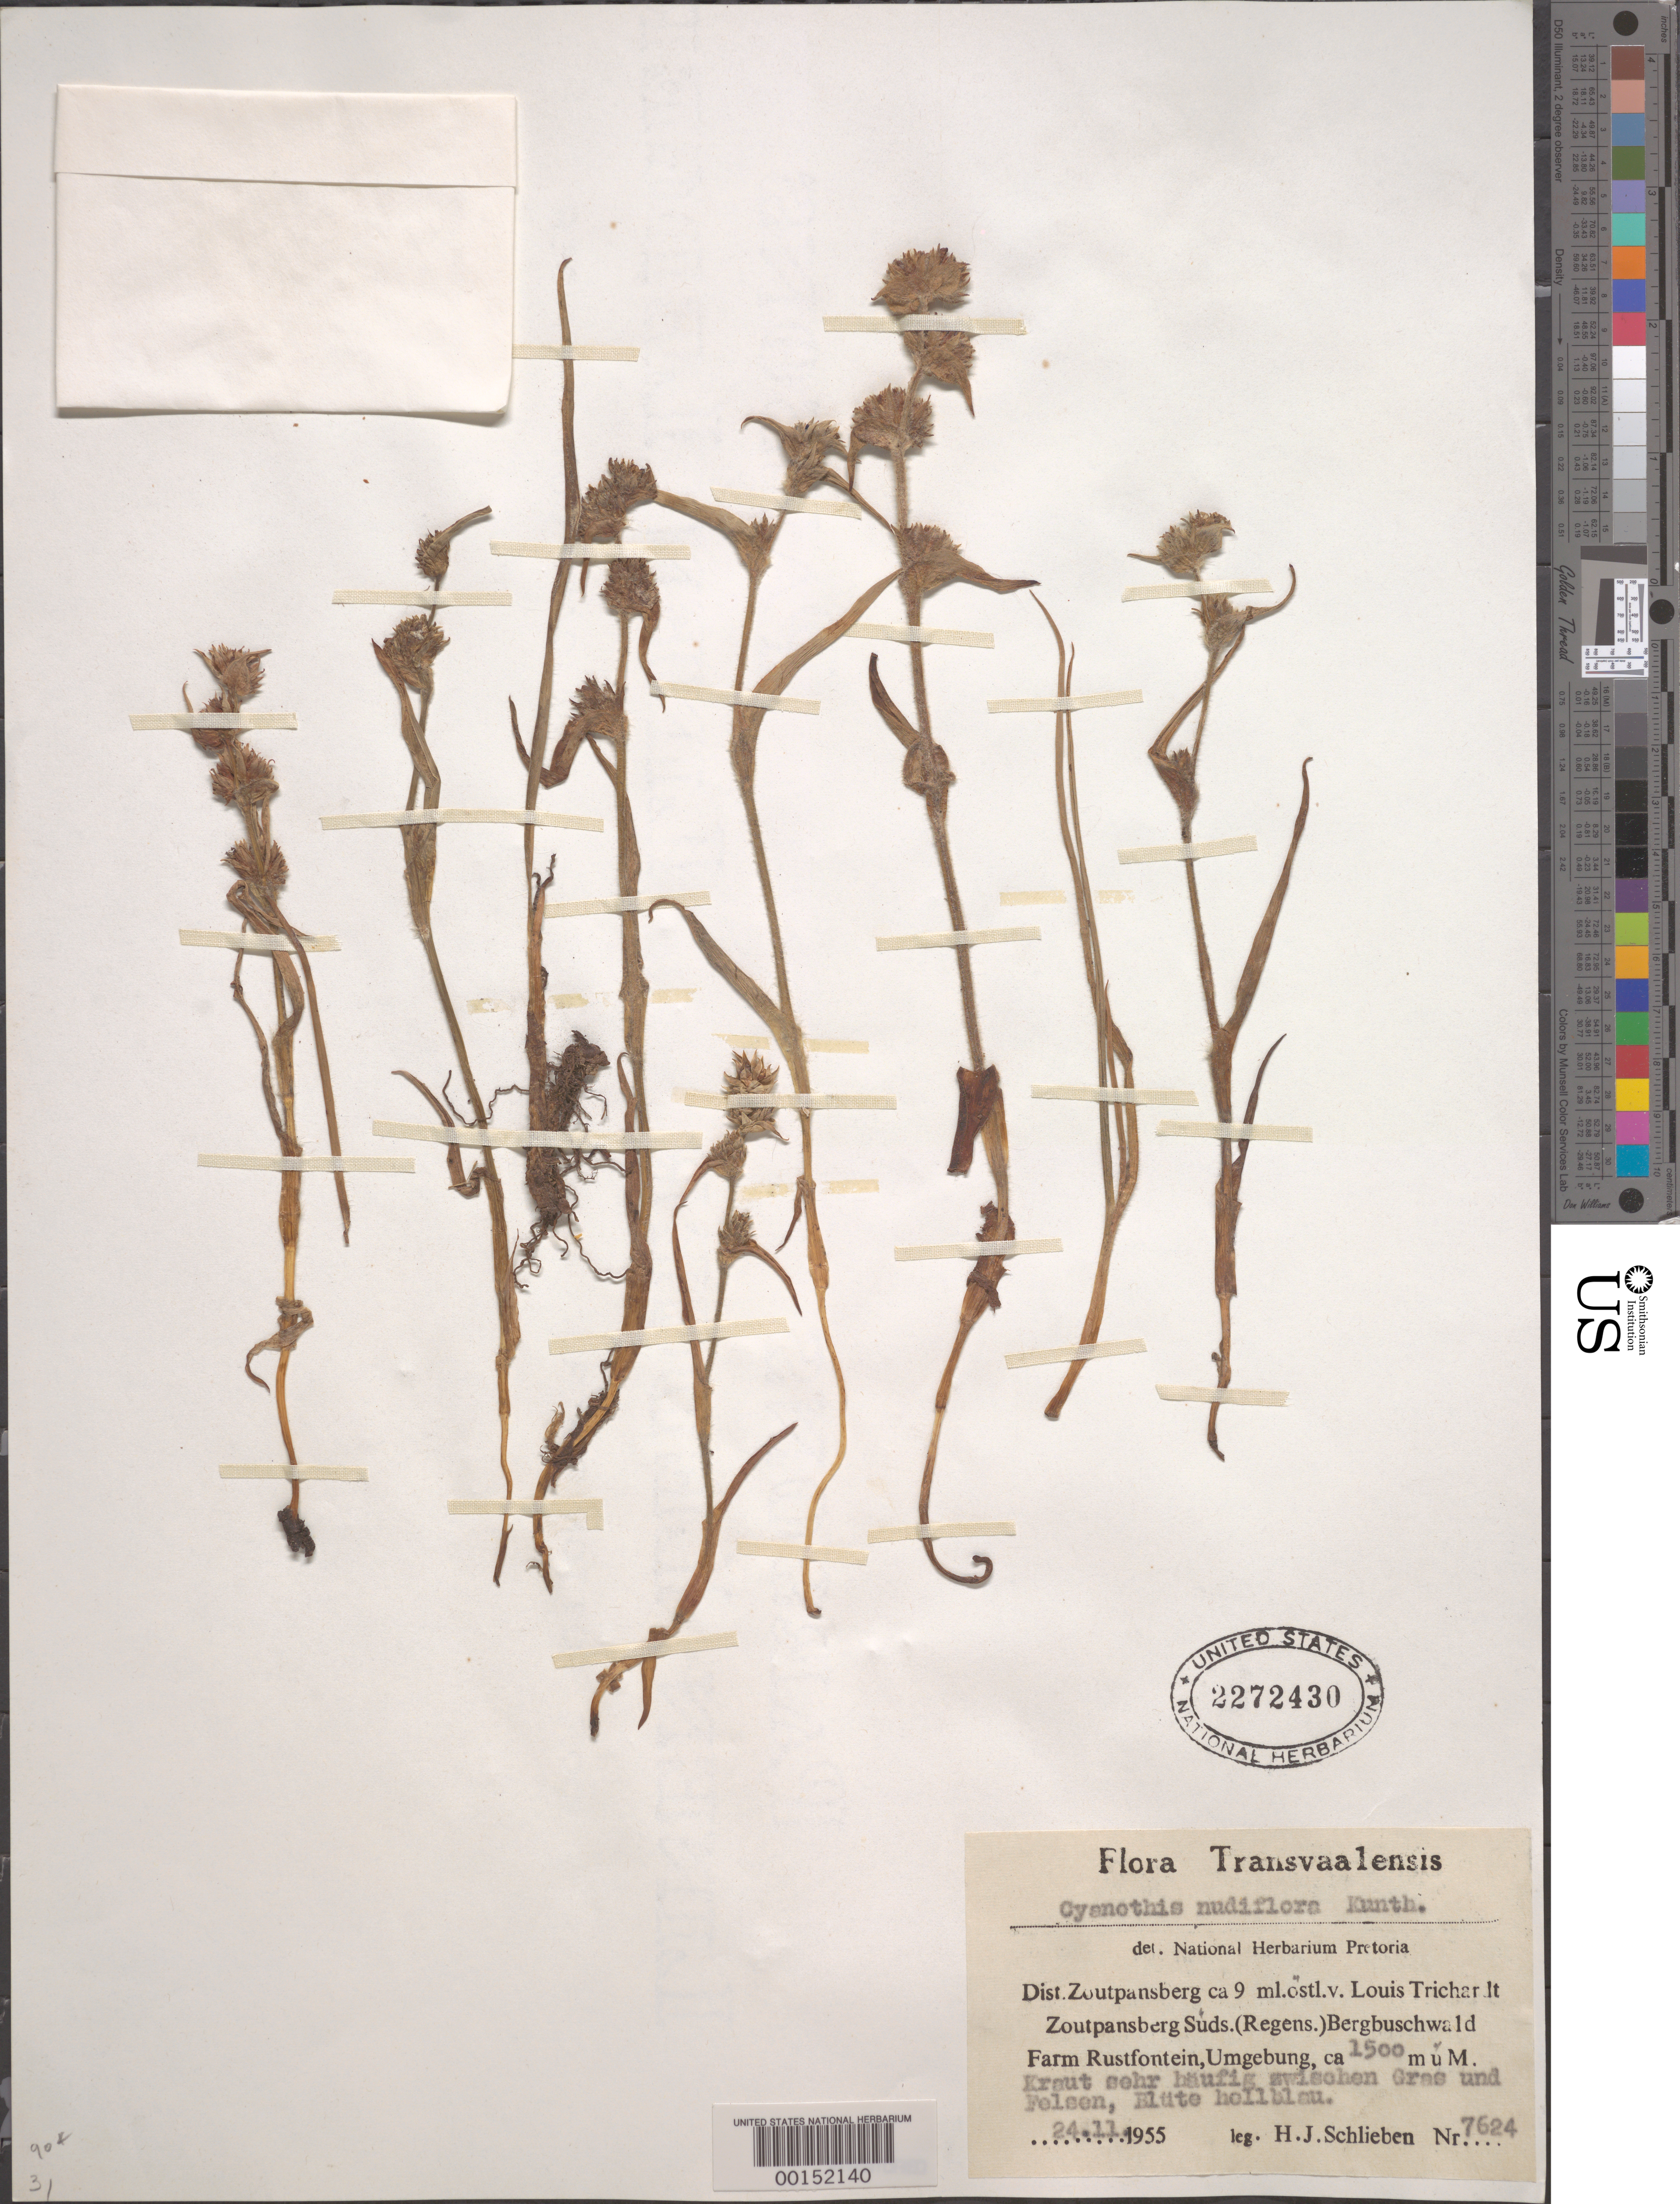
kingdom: Plantae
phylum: Tracheophyta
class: Liliopsida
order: Commelinales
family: Commelinaceae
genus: Cyanotis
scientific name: Cyanotis speciosa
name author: (L. f.) Hassk.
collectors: H. J. Schlieben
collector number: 7624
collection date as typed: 24 Nov 1955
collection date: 1955-11-24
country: South Africa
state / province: Limpopo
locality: Umgebung. Zoutpansberg Dist. Transvaal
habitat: Grassland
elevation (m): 1500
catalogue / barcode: US 2272430